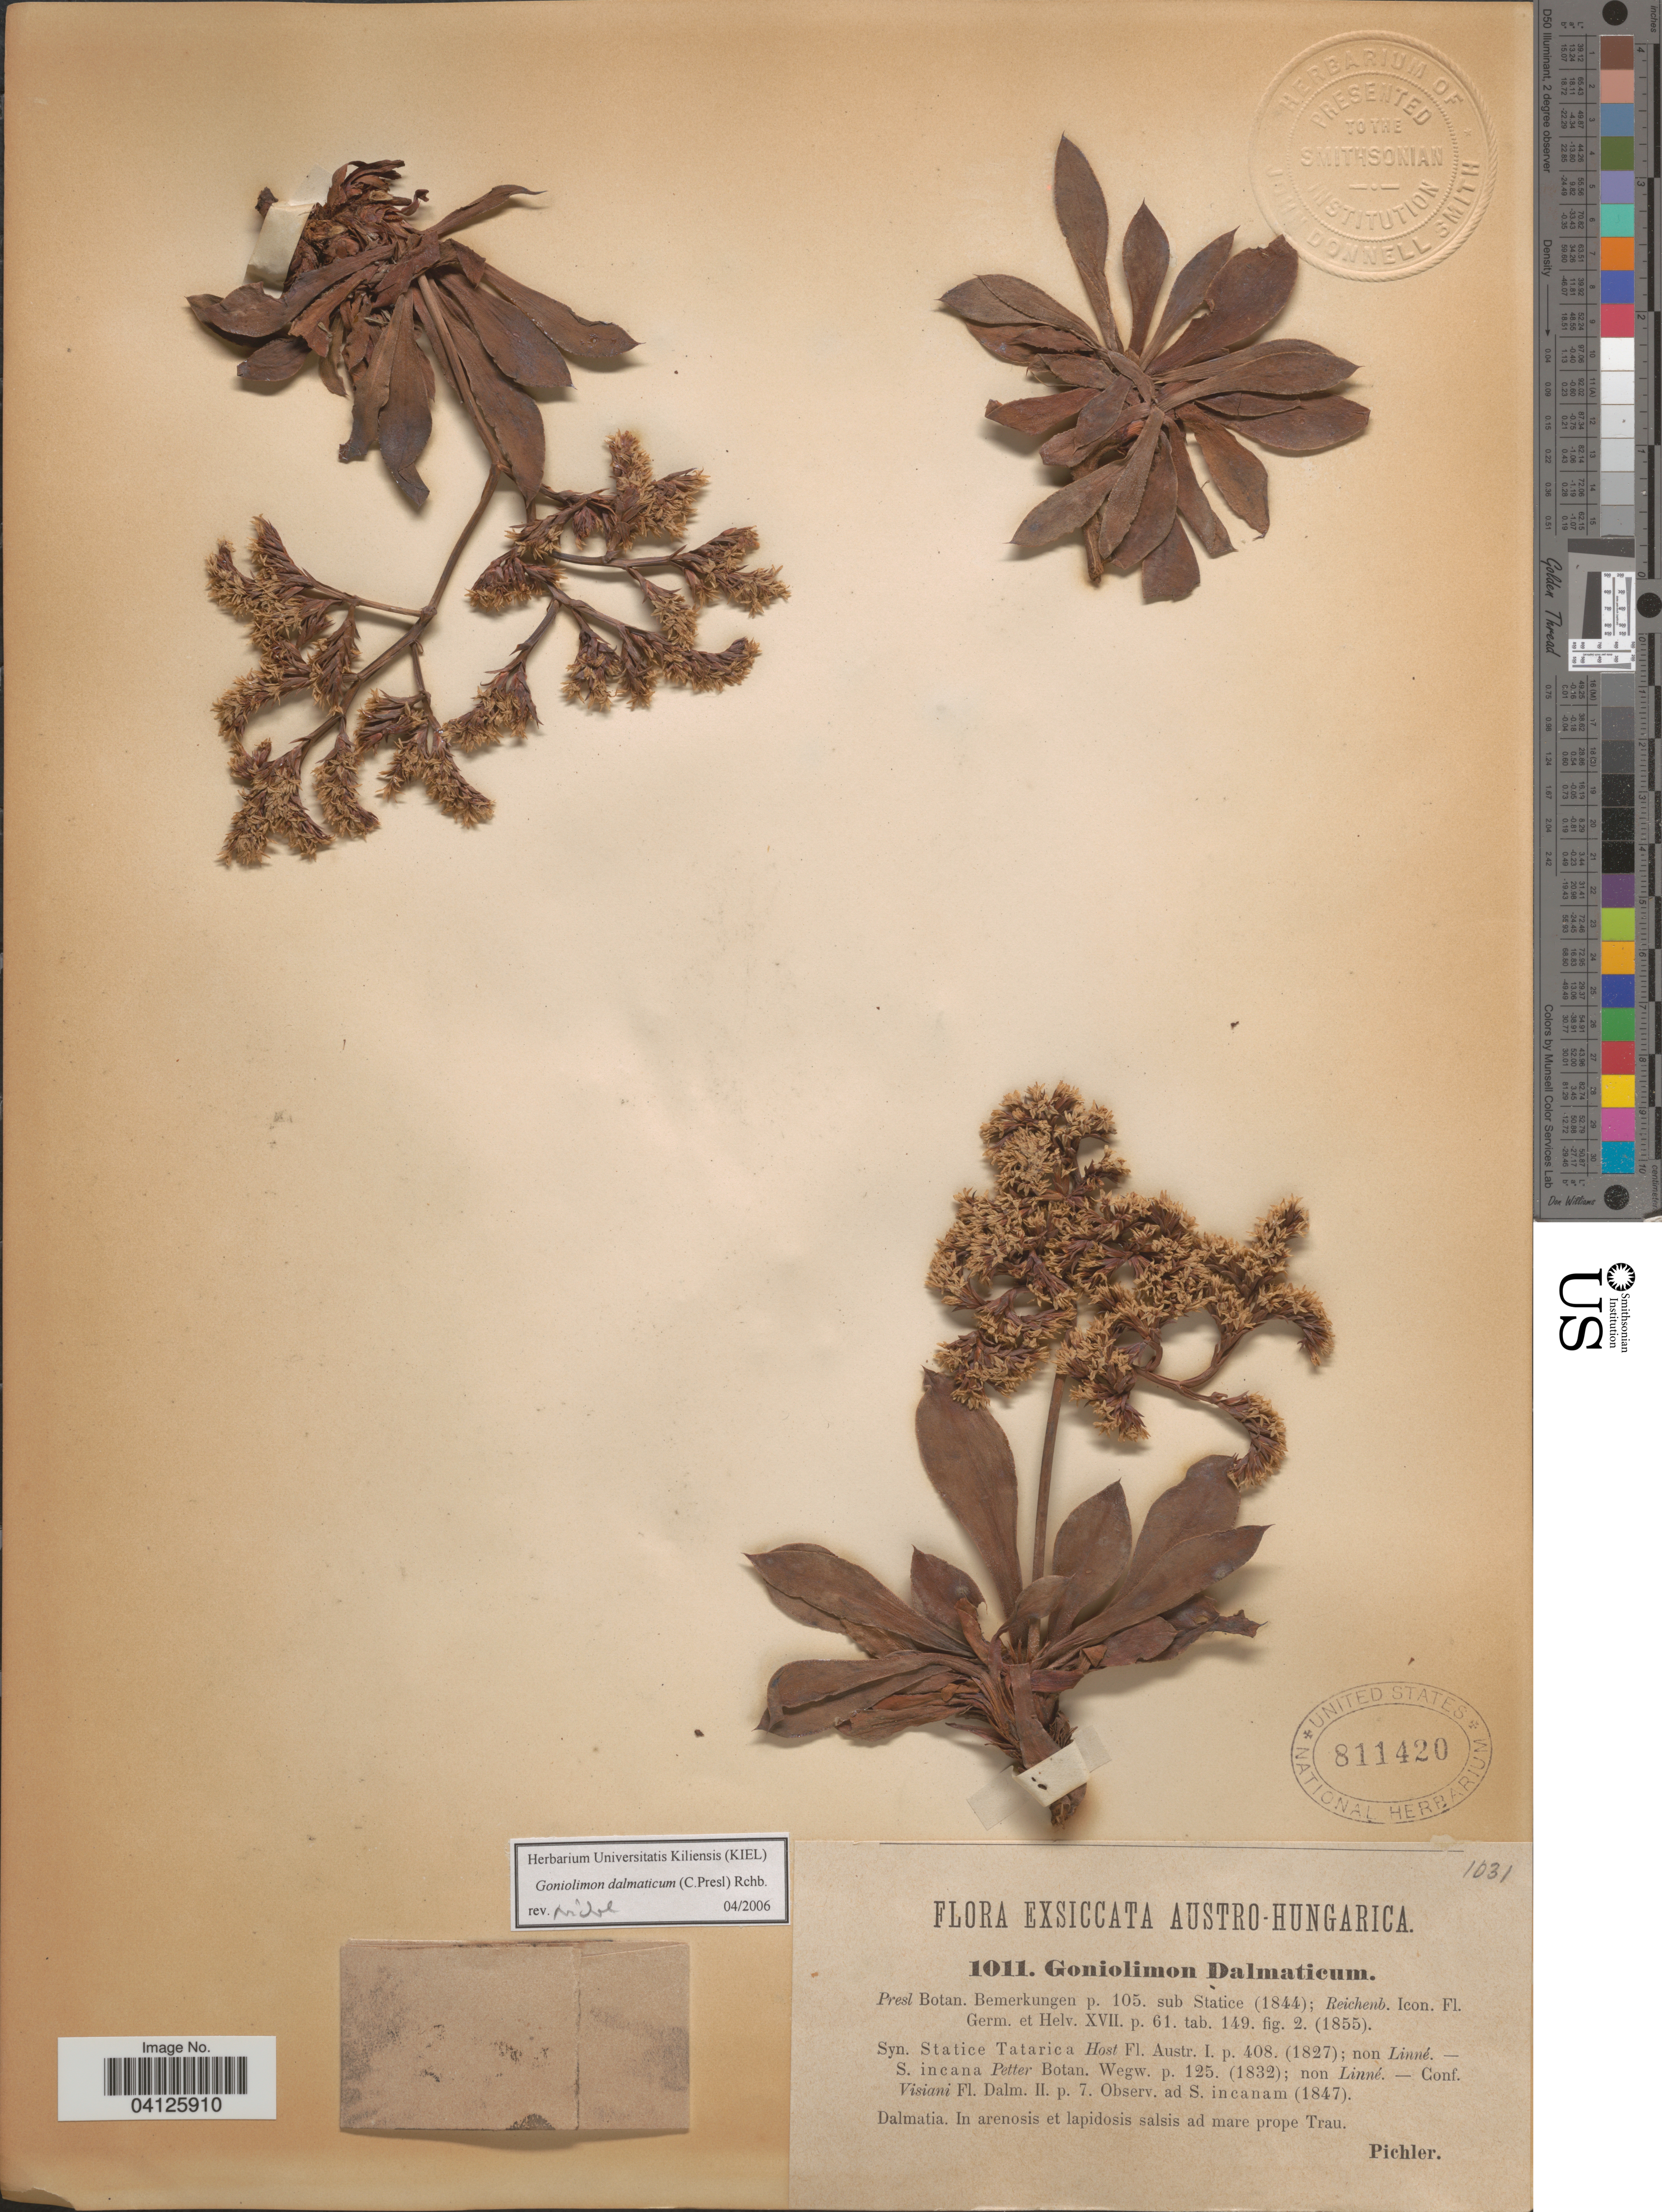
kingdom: Plantae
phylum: Tracheophyta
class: Magnoliopsida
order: Caryophyllales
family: Plumbaginaceae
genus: Goniolimon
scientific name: Goniolimon dalmaticum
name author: Rchb.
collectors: Pichler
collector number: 1011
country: Croatia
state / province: Split-Dalmatia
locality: Austro-Hungarica. Dalmatia. In arenosis et lapidosis salsis ad mare prope Trau.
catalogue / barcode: US 811420